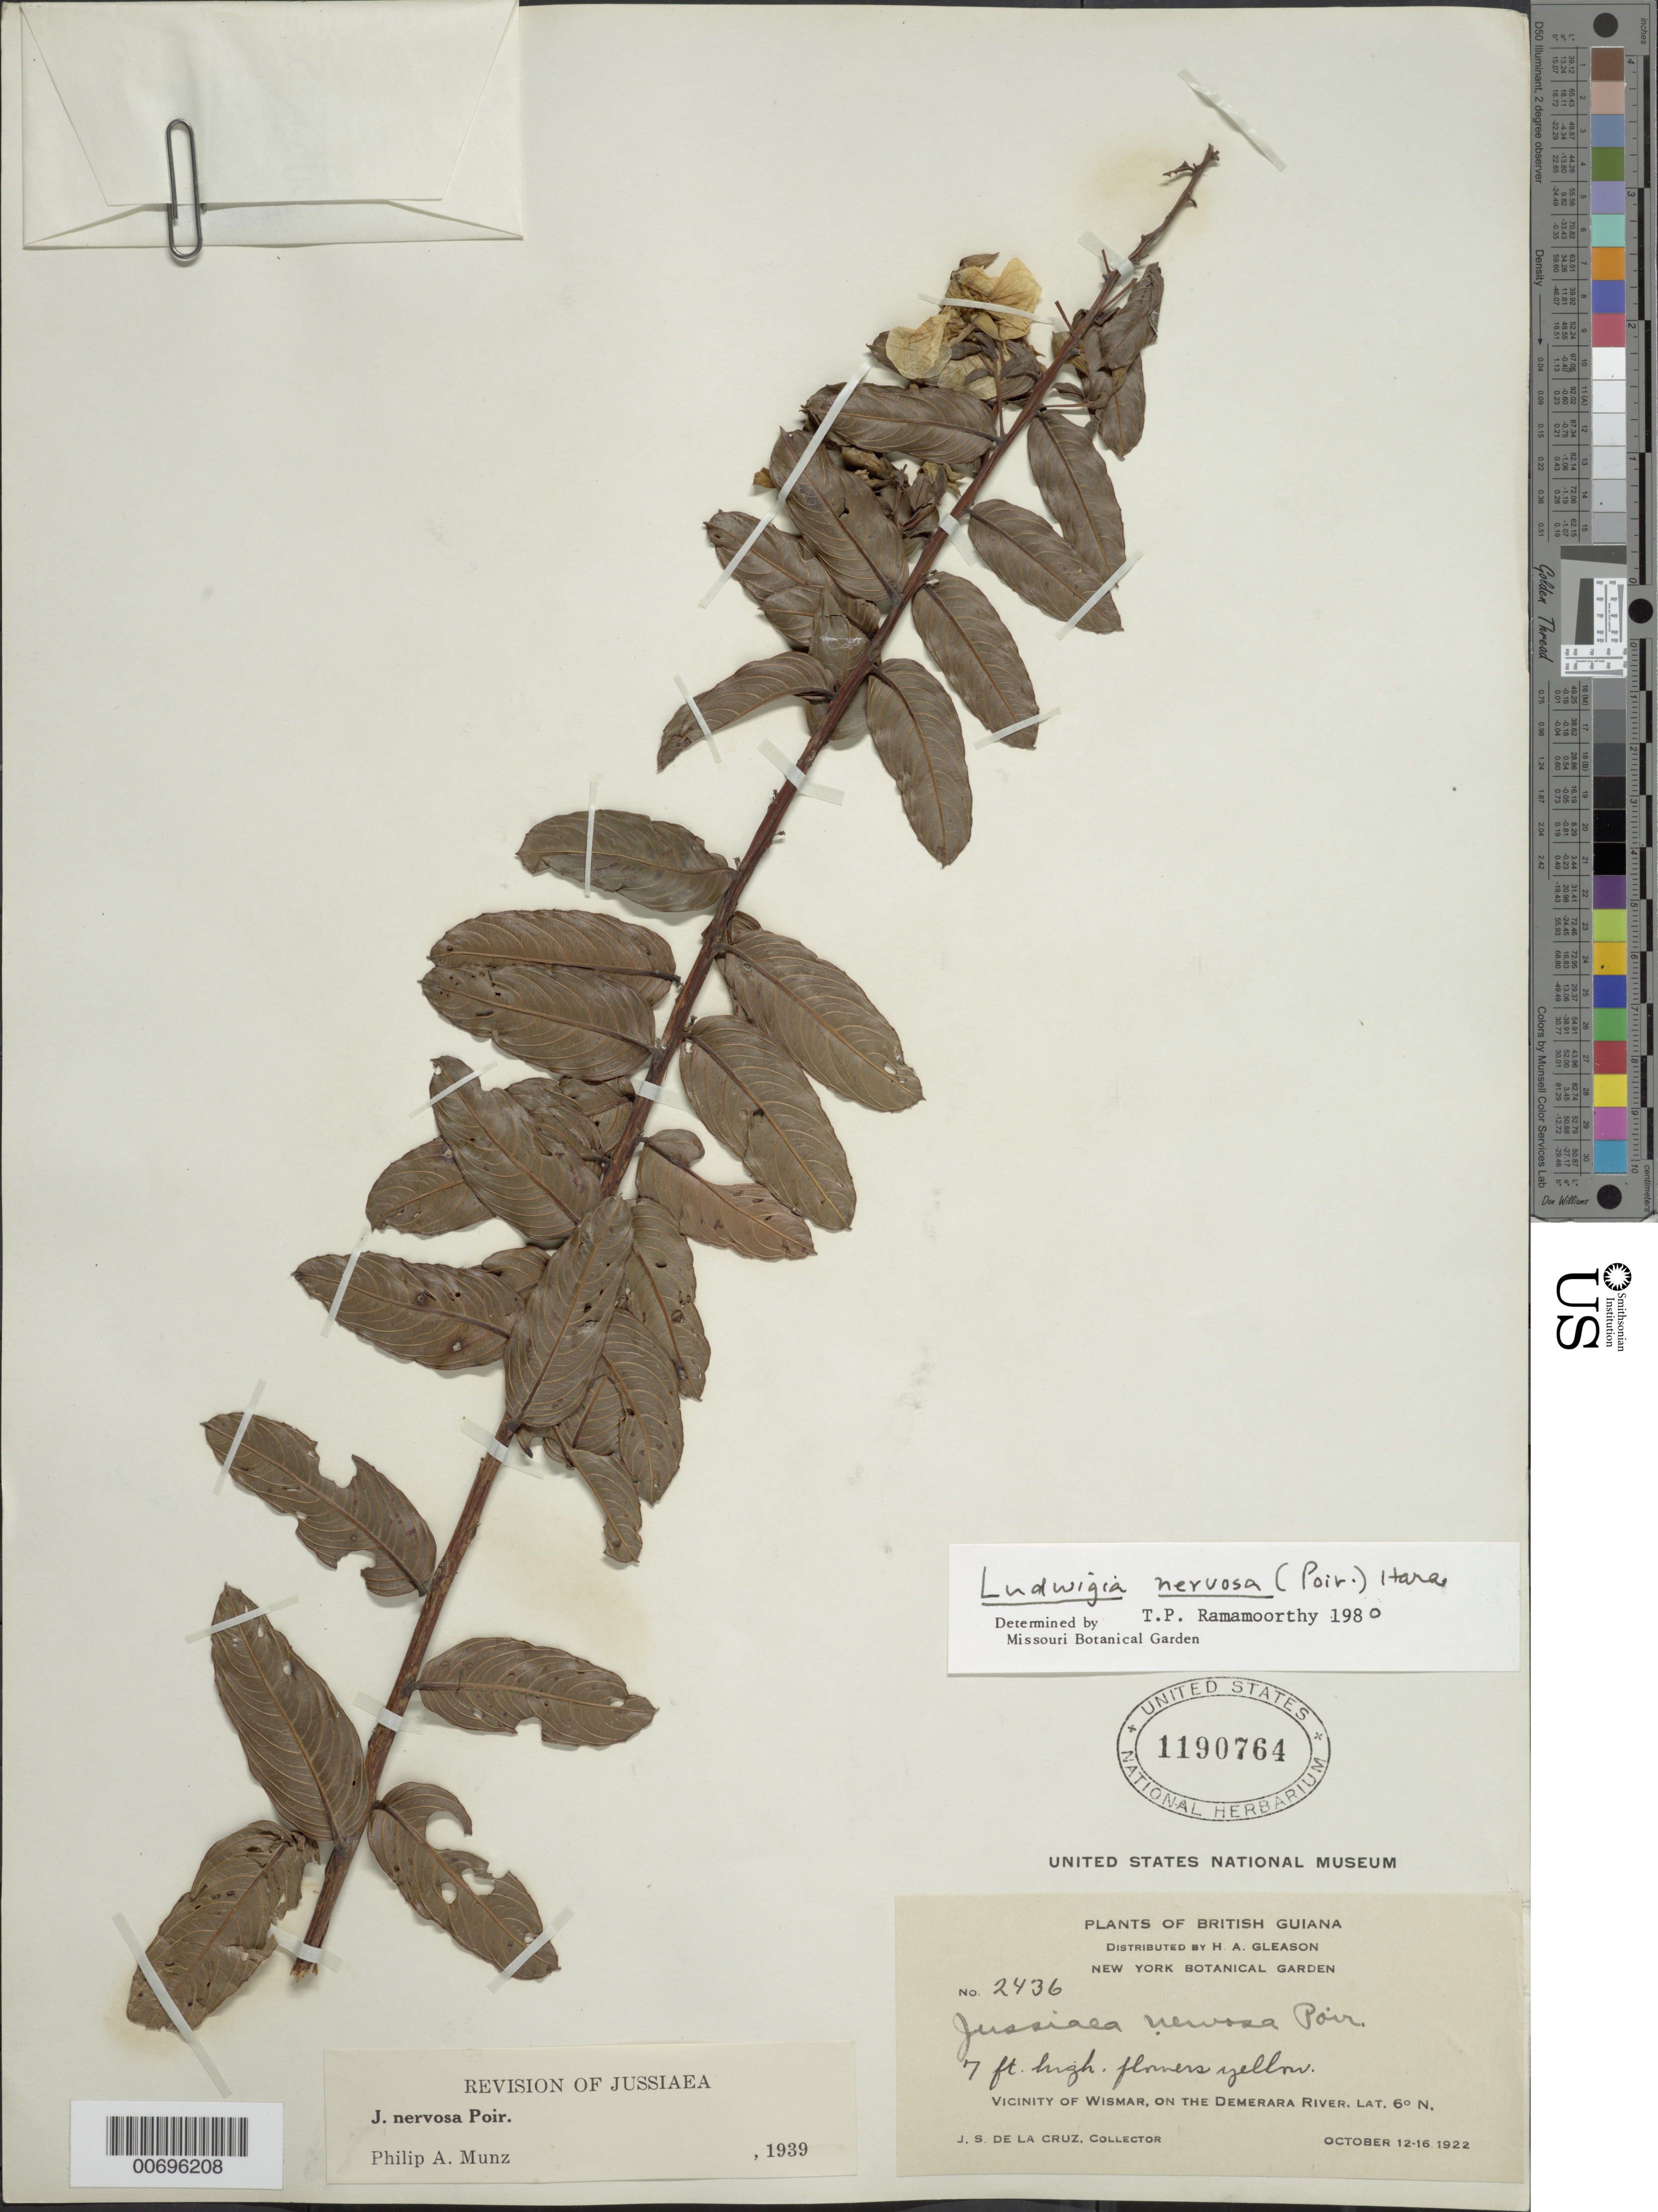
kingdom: Plantae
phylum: Tracheophyta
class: Magnoliopsida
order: Myrtales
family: Onagraceae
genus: Ludwigia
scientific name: Ludwigia nervosa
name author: (Poir.) H. Hara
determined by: Ramamoorthy, T. P.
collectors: J. S. de la Cruz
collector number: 2436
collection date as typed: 12-Oct-22 to 16-Oct-22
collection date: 1922-10-12/1922-10-16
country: Guyana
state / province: U. Demerara-Berbice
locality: Wismar vic., on the Demerara River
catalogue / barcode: US 1190764